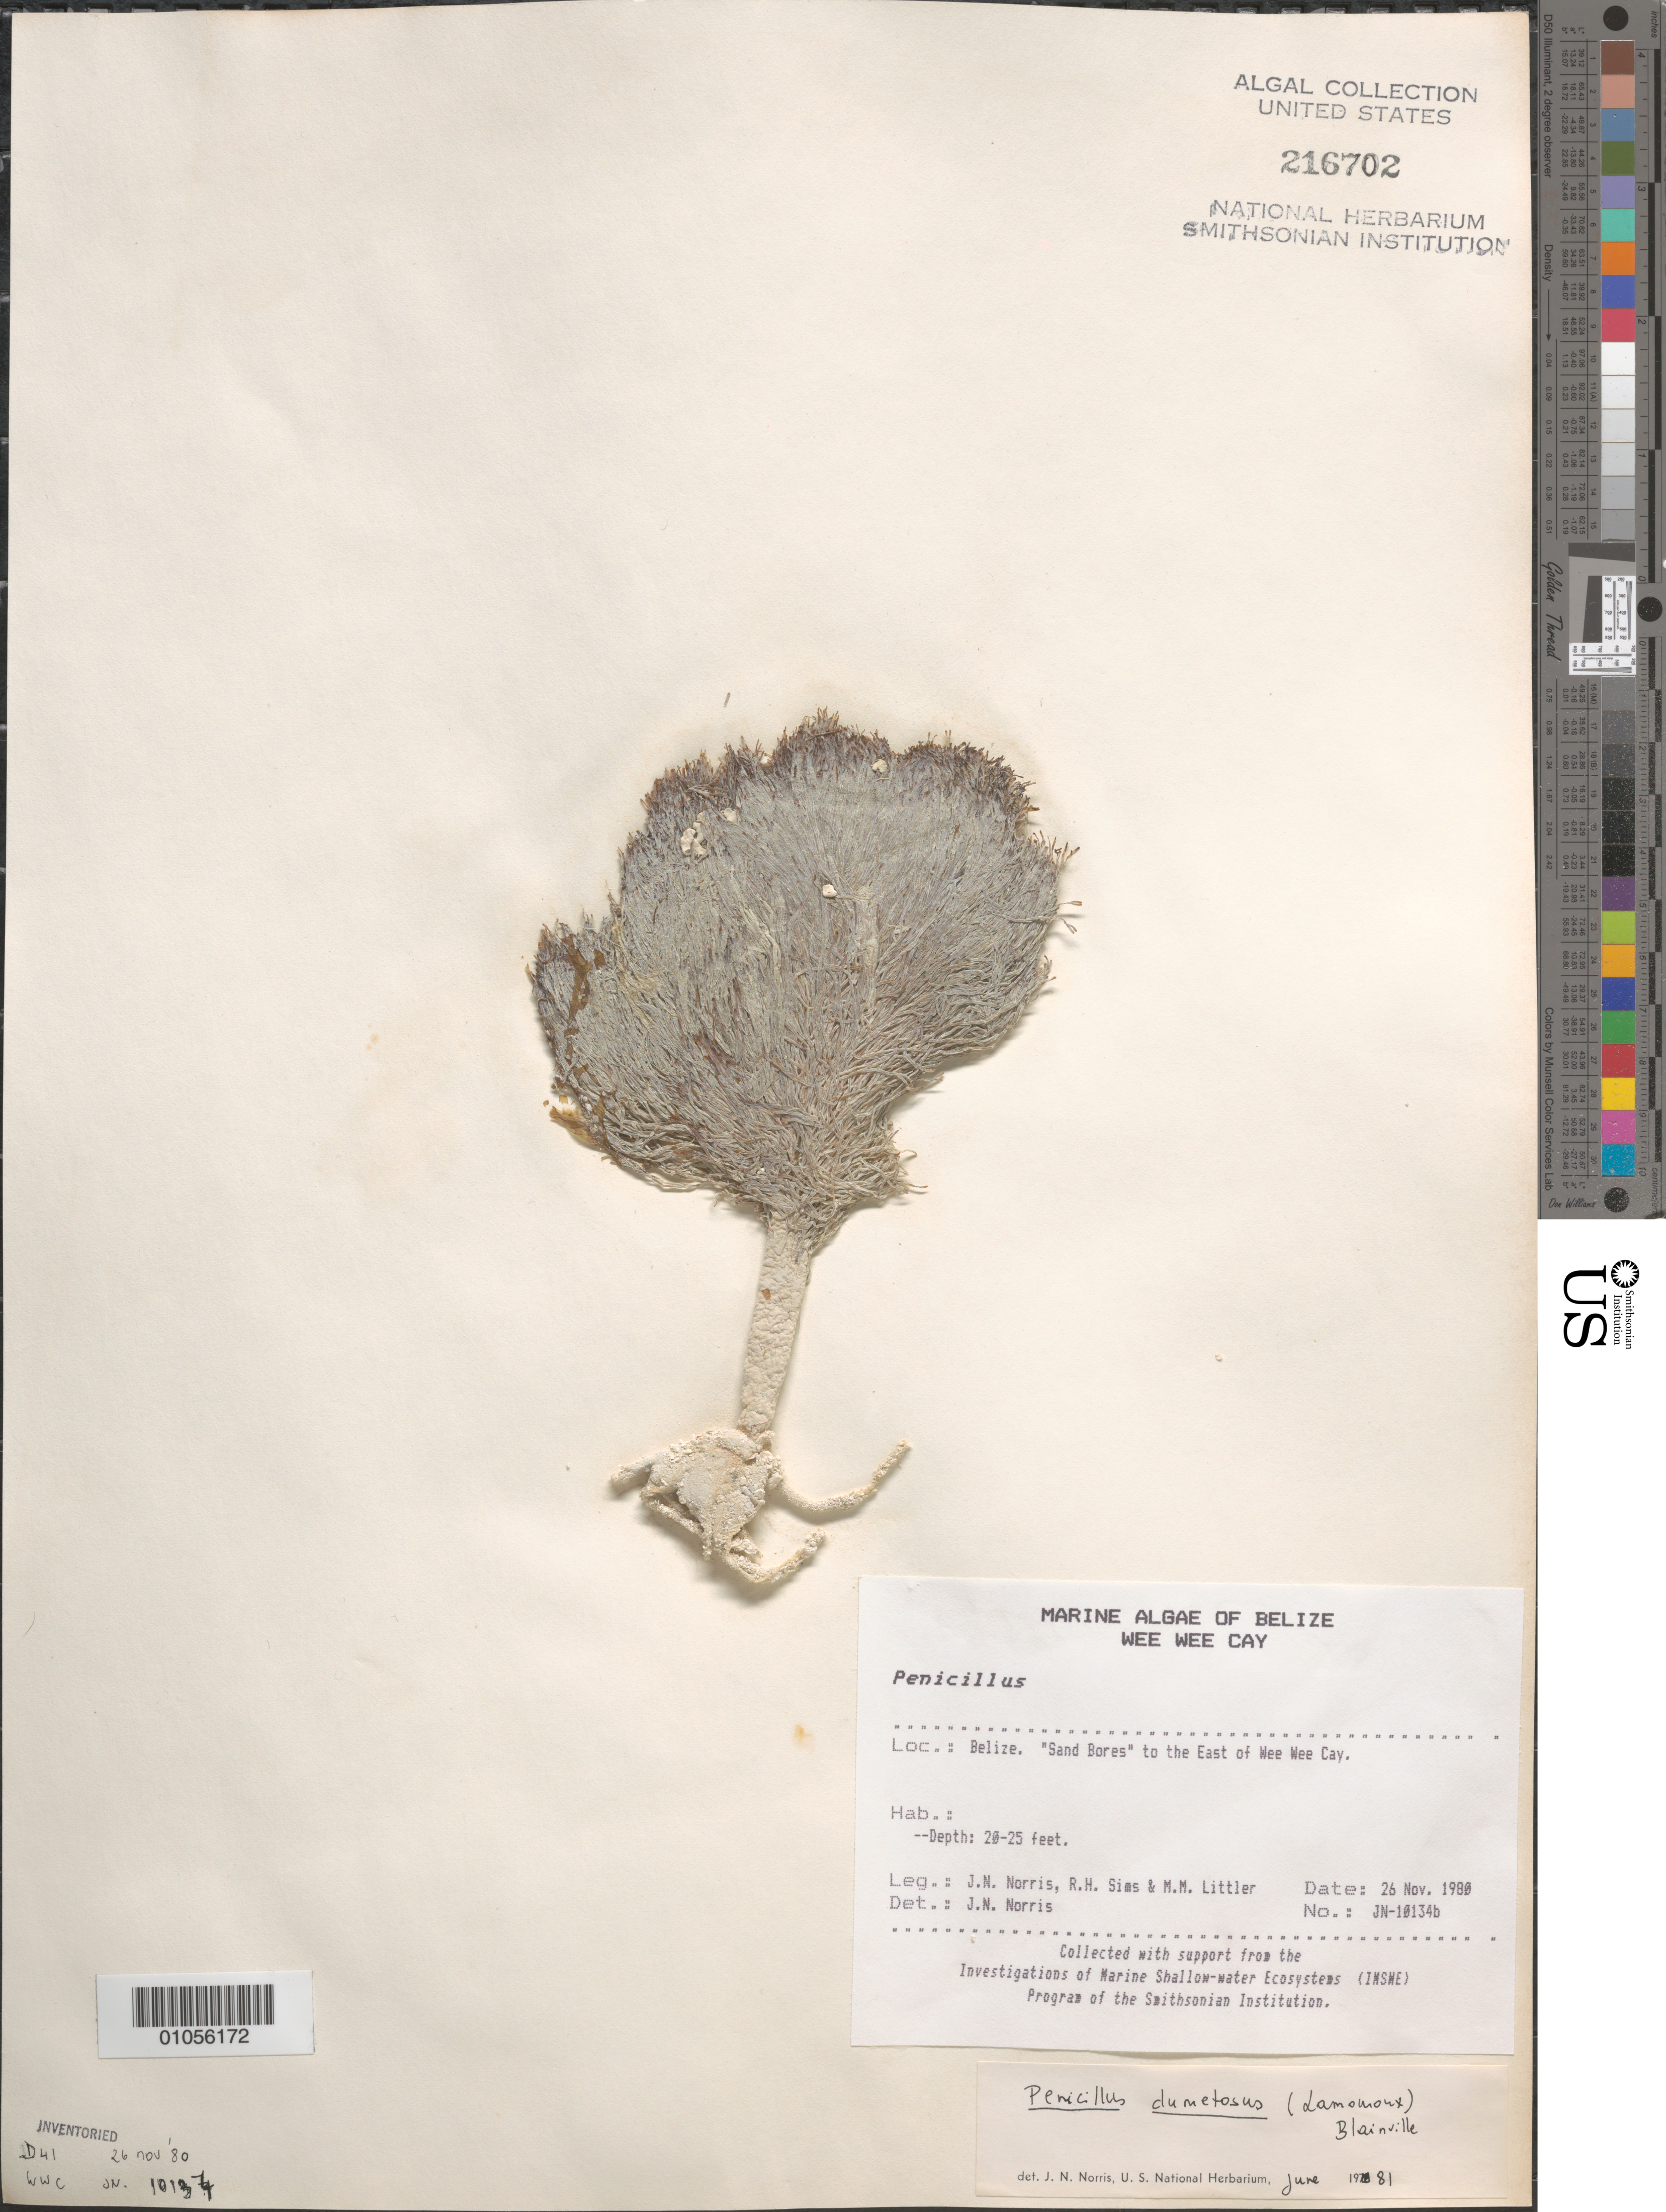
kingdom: Plantae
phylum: Chlorophyta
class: Ulvophyceae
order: Bryopsidales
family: Udoteaceae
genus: Penicillus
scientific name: Penicillus dumetosus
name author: (J.V.Lamouroux) Blainville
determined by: Norris, James N.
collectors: J. N. Norris, R. H. Sims & M. M. Littler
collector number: JN-10134B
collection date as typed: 26 Nov 1980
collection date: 1980-11-26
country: Belize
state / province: Stann Creek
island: Wee Wee Cay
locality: East of Wee Wee Cay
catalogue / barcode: US 216702